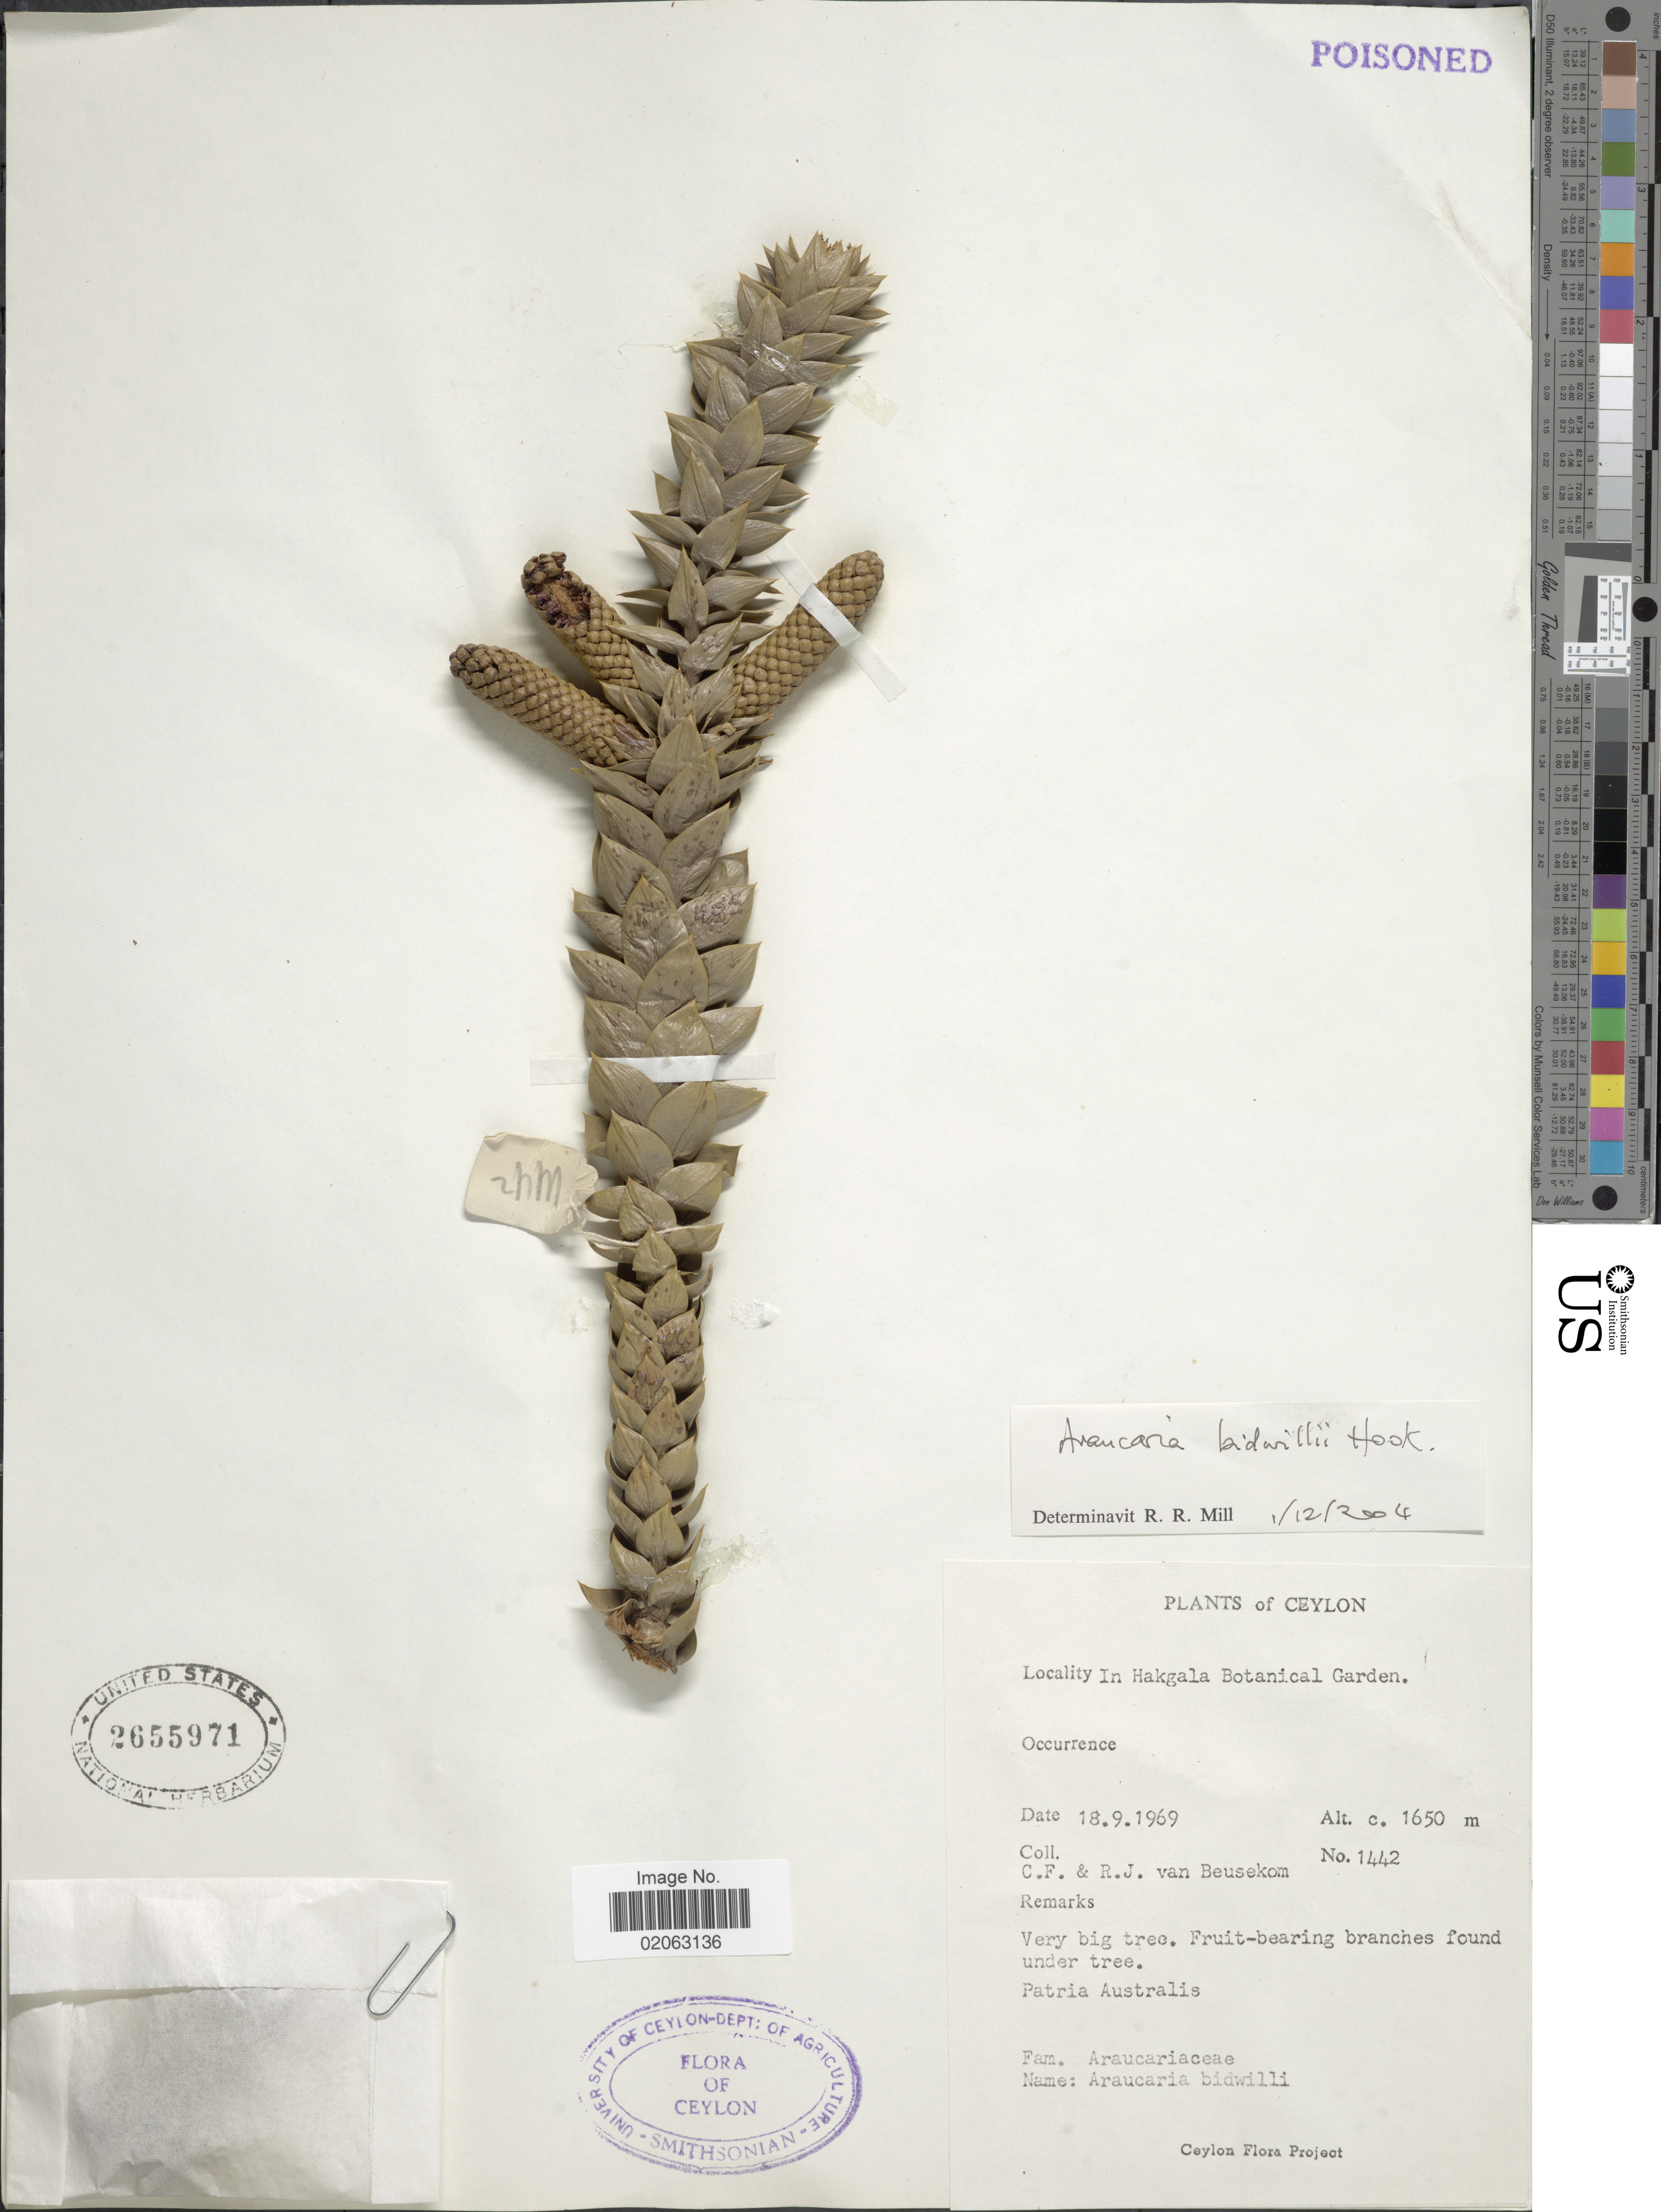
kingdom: Plantae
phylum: Tracheophyta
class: Pinopsida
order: Pinales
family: Araucariaceae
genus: Araucaria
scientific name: Araucaria bidwillii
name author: Hook.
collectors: C. F. Beusekom & R. Van Beusekom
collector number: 1442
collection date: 1969-09-18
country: Sri Lanka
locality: Ceylon, in Hakgala Botanical Garden.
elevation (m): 1650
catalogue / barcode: US 2655971